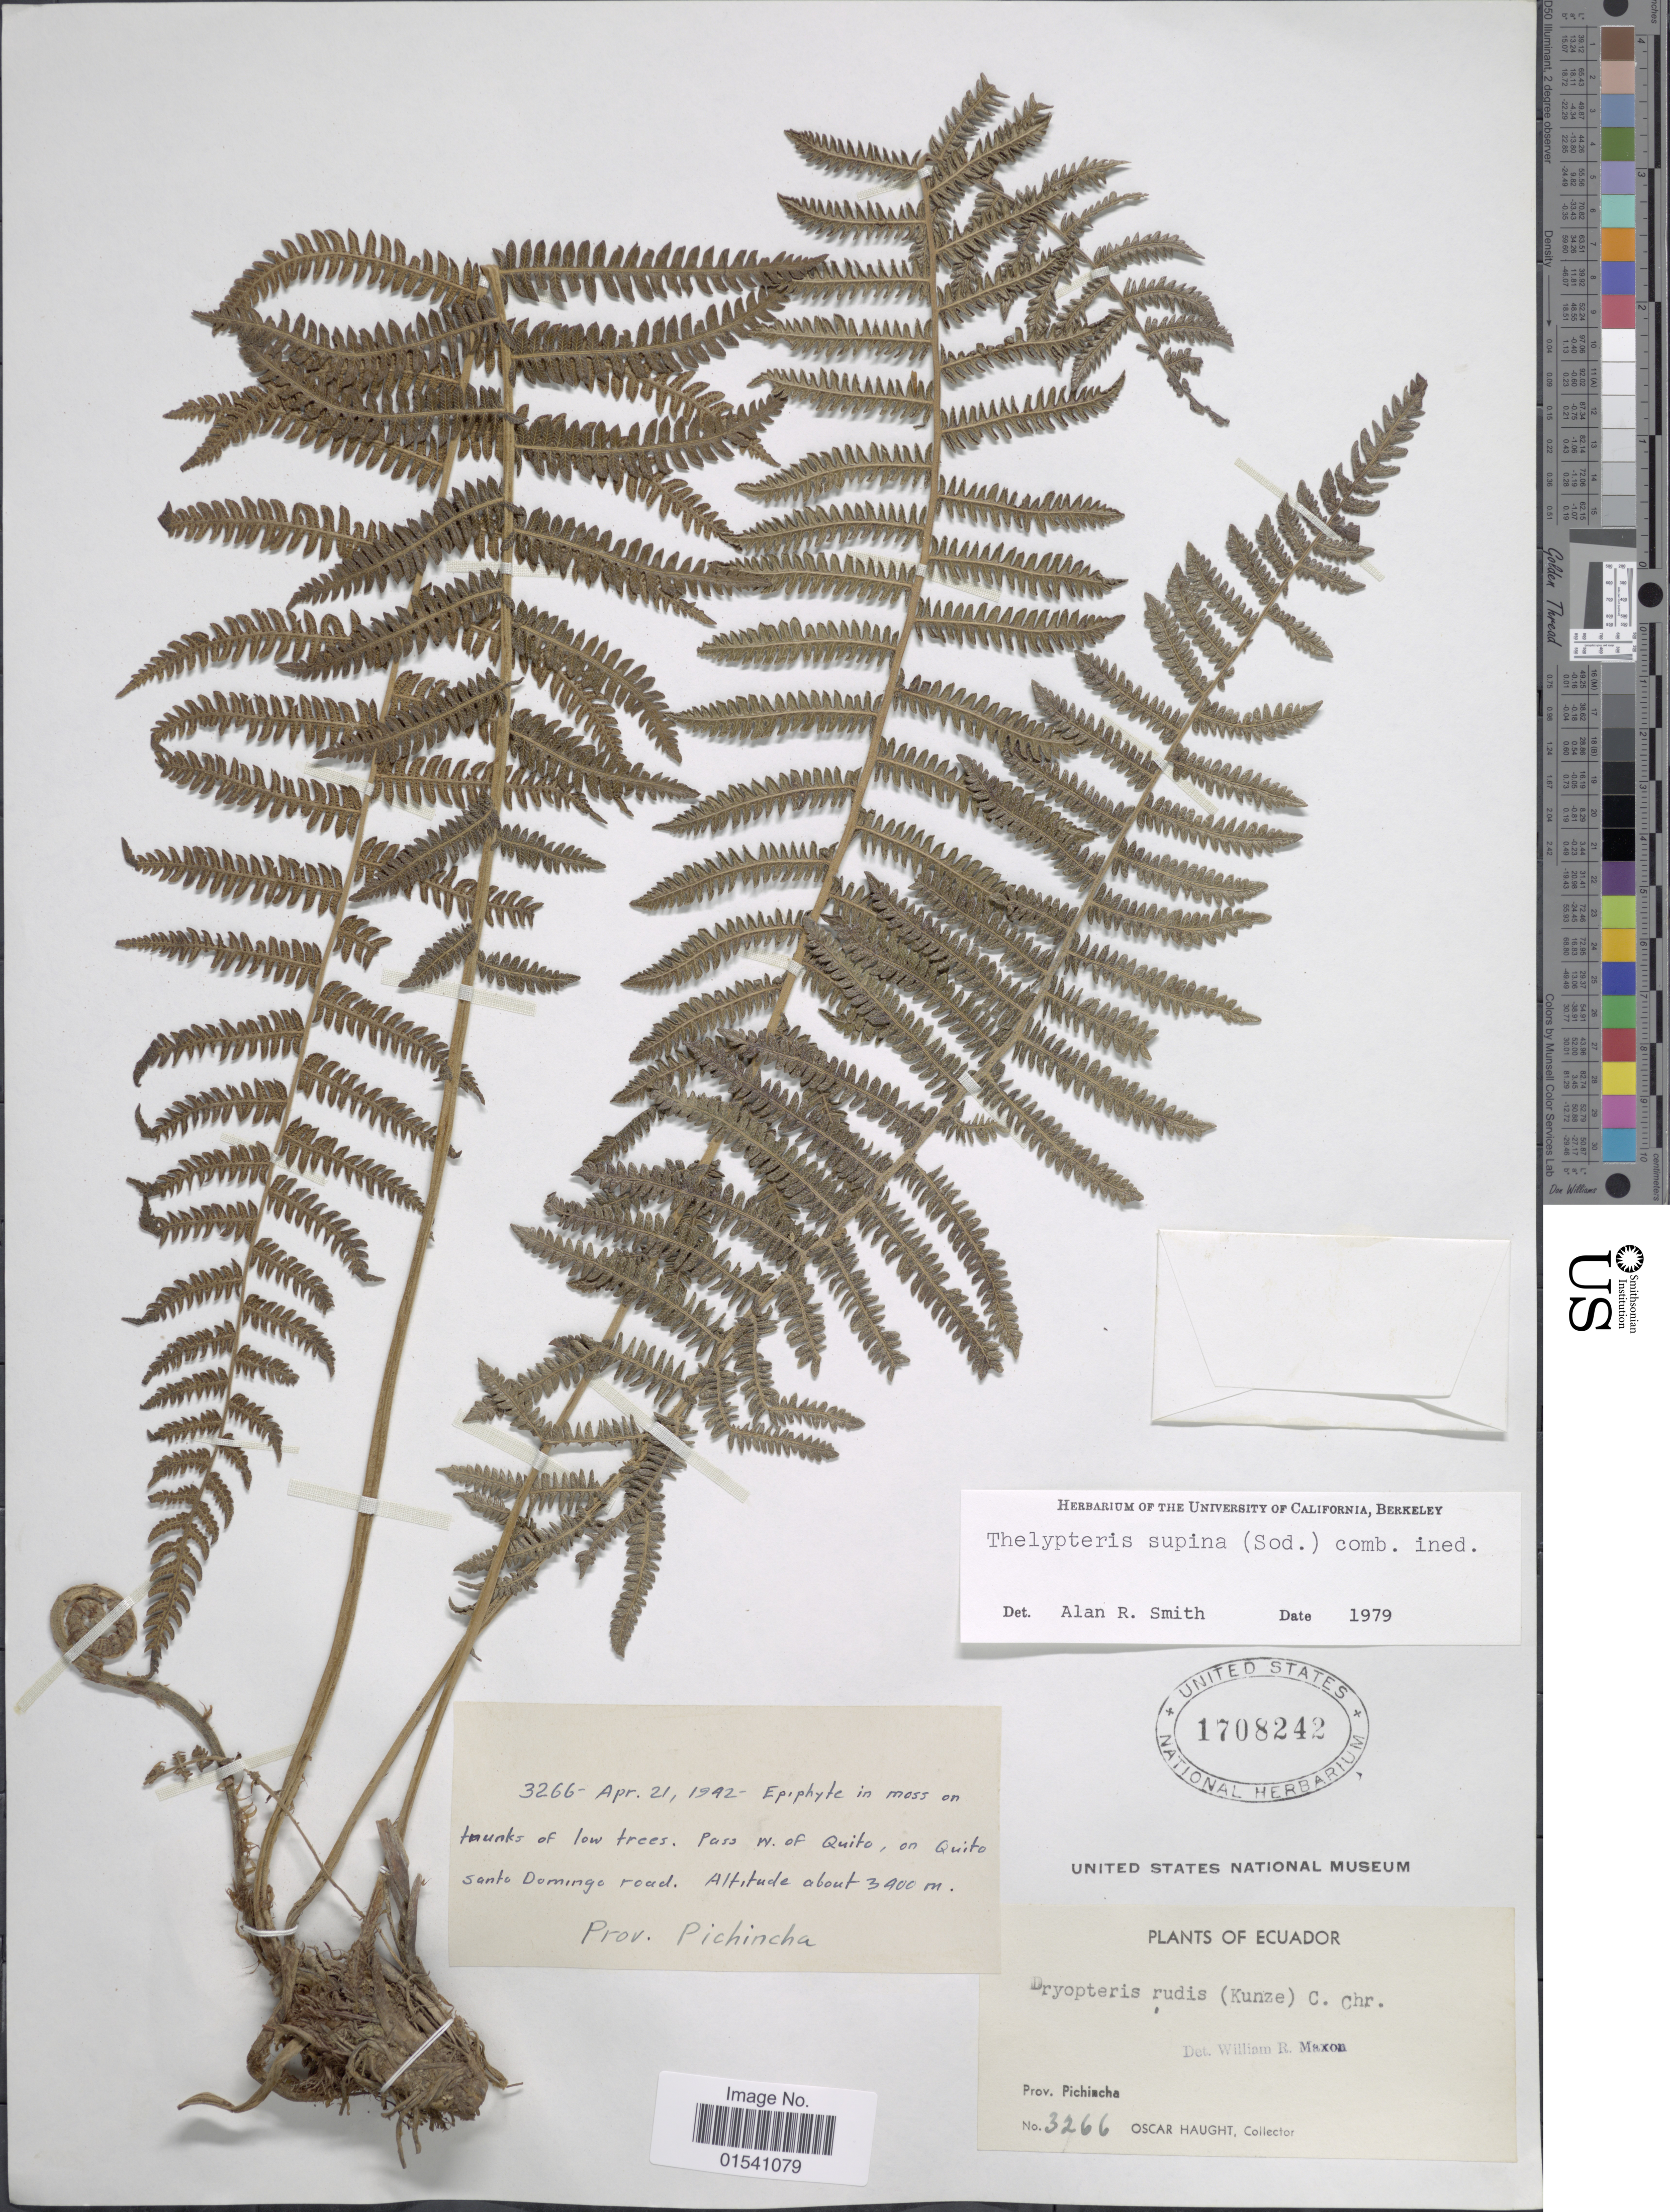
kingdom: Plantae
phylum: Tracheophyta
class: Polypodiopsida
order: Polypodiales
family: Thelypteridaceae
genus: Amauropelta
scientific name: Amauropelta supina (Sodiro) comb. nov., ined 2015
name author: (Sodiro)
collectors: O. L. Haught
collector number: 3266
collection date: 1942-04-21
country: Ecuador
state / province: Pichincha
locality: Pass W. of Quito, on Quito santo Domingo road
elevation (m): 3400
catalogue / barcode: US 1708242